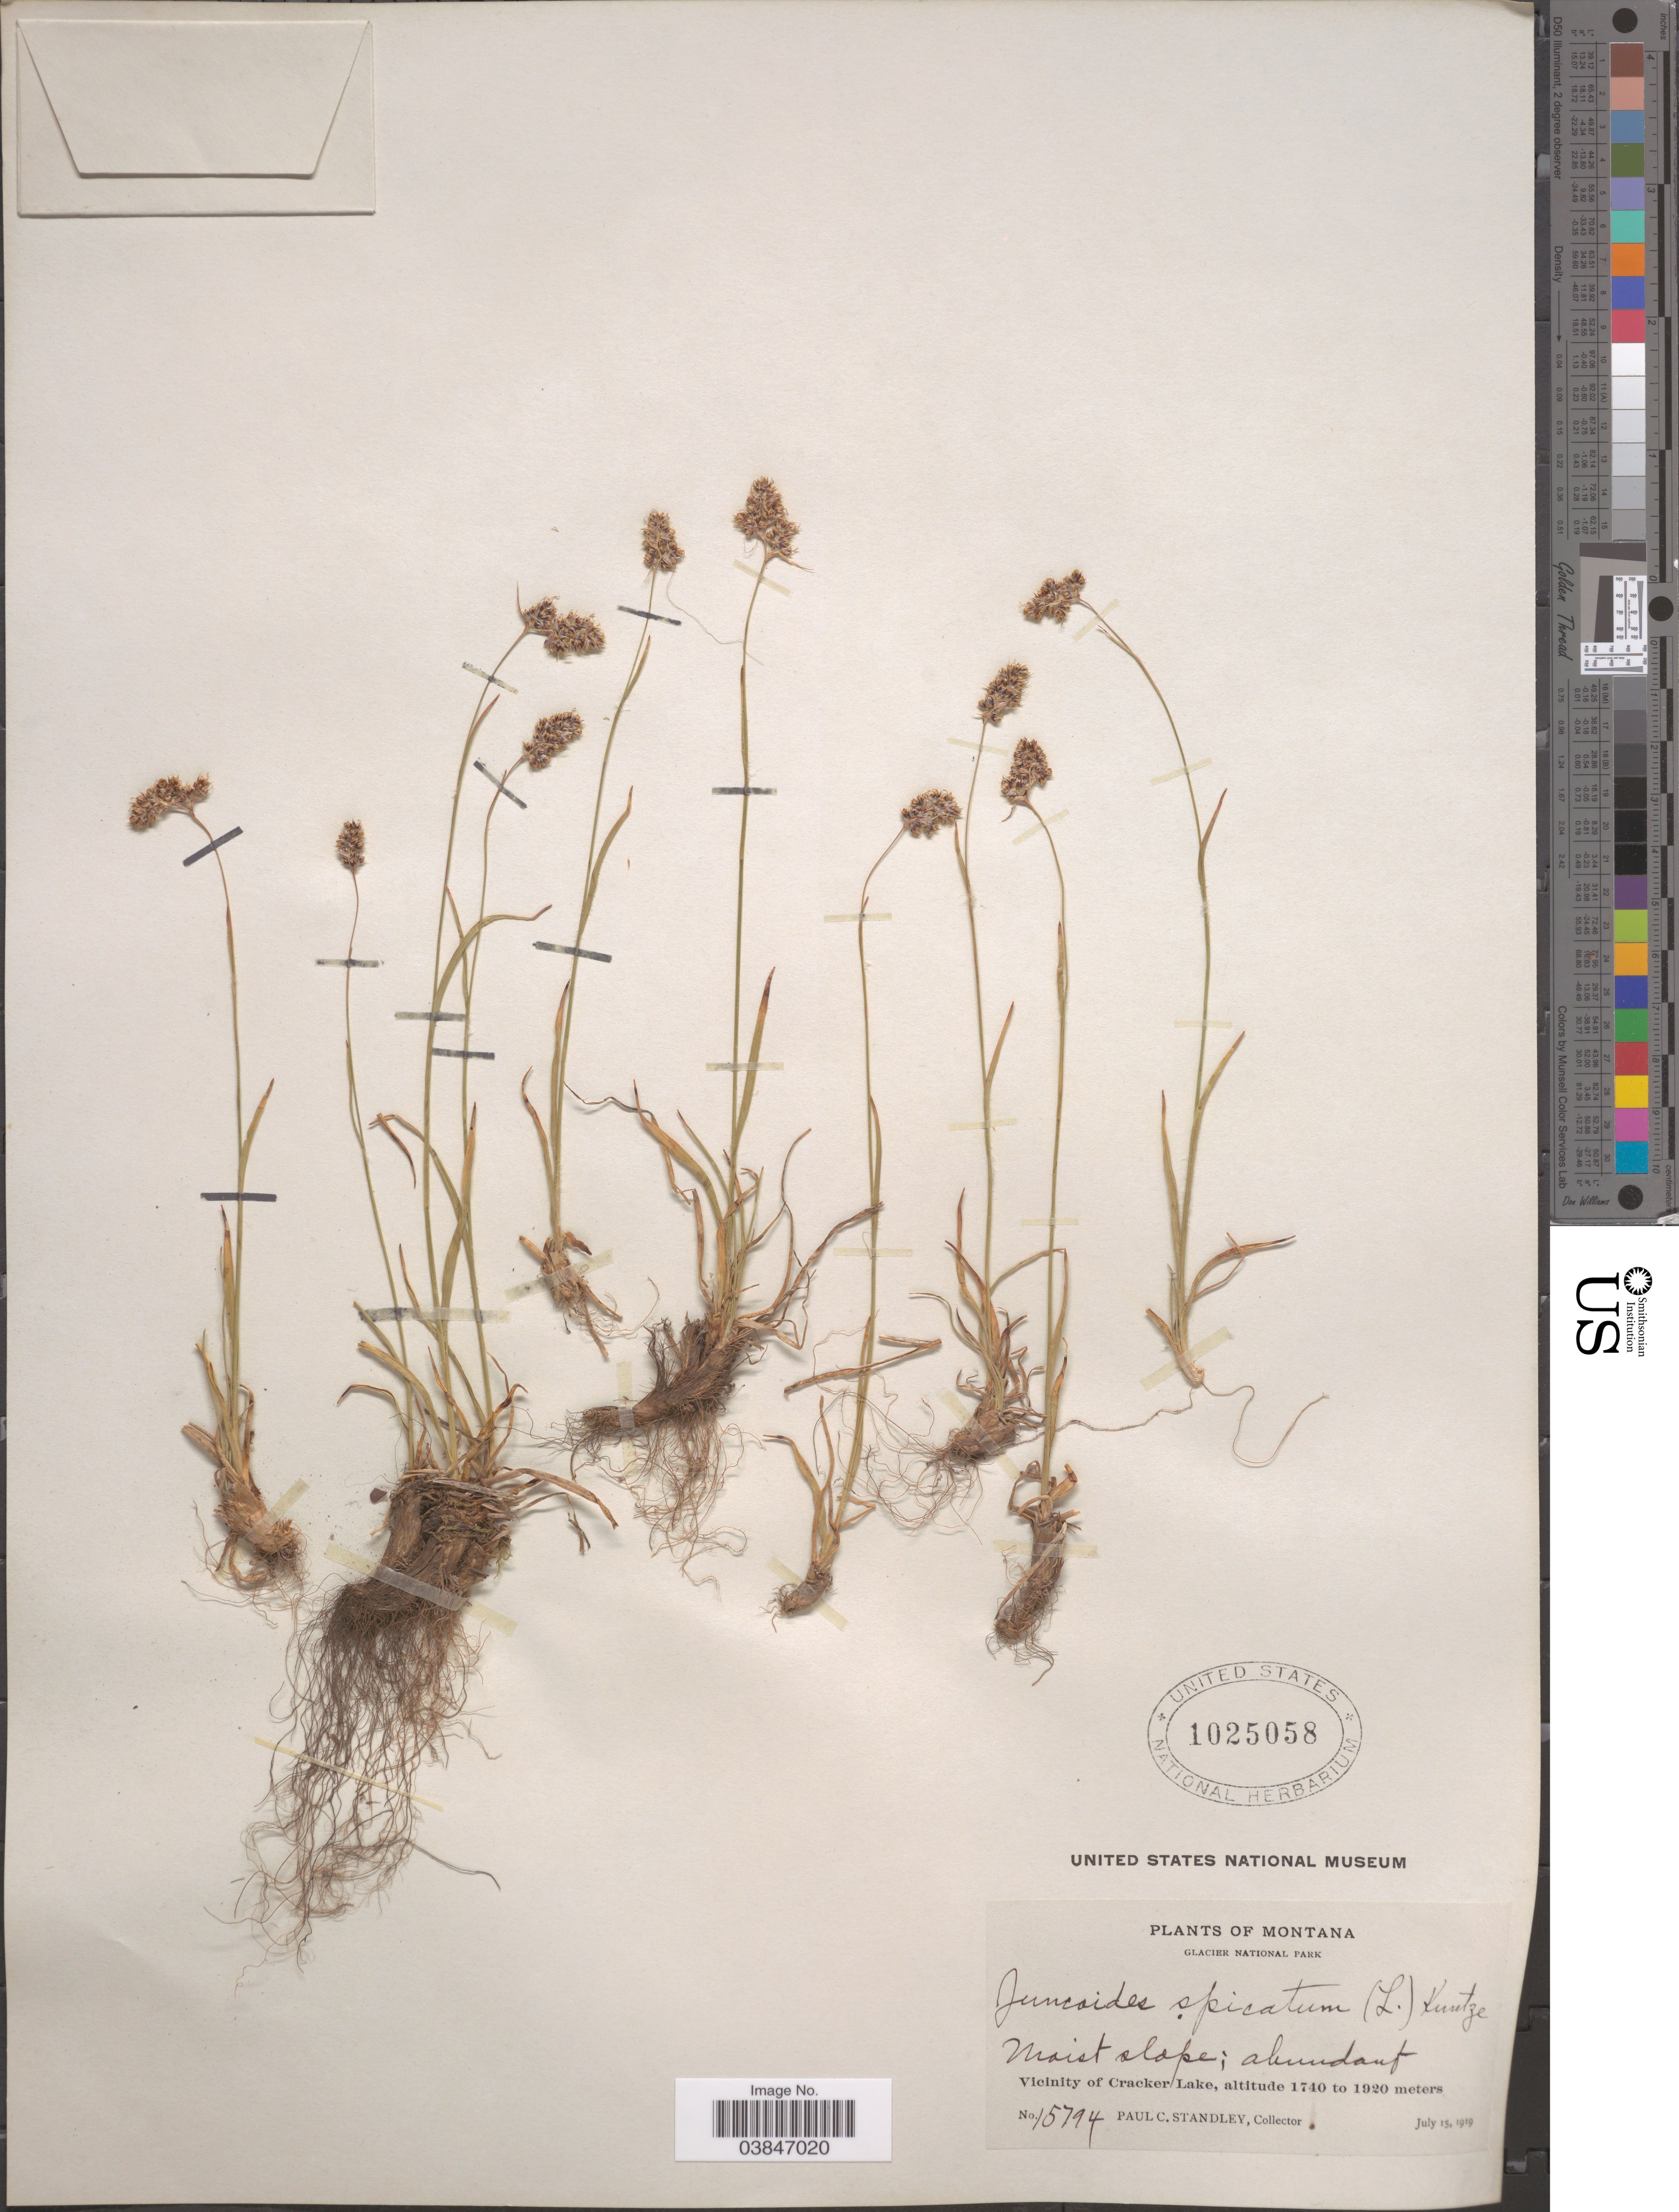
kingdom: Plantae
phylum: Tracheophyta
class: Liliopsida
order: Poales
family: Juncaceae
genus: Luzula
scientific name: Luzula spicata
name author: (L.) DC.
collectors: P. C. Standley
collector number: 15794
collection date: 1919-07-15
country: United States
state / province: Montana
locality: Glacier National Park. Vicinity of Craker Lake.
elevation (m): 1740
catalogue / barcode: US 1025058